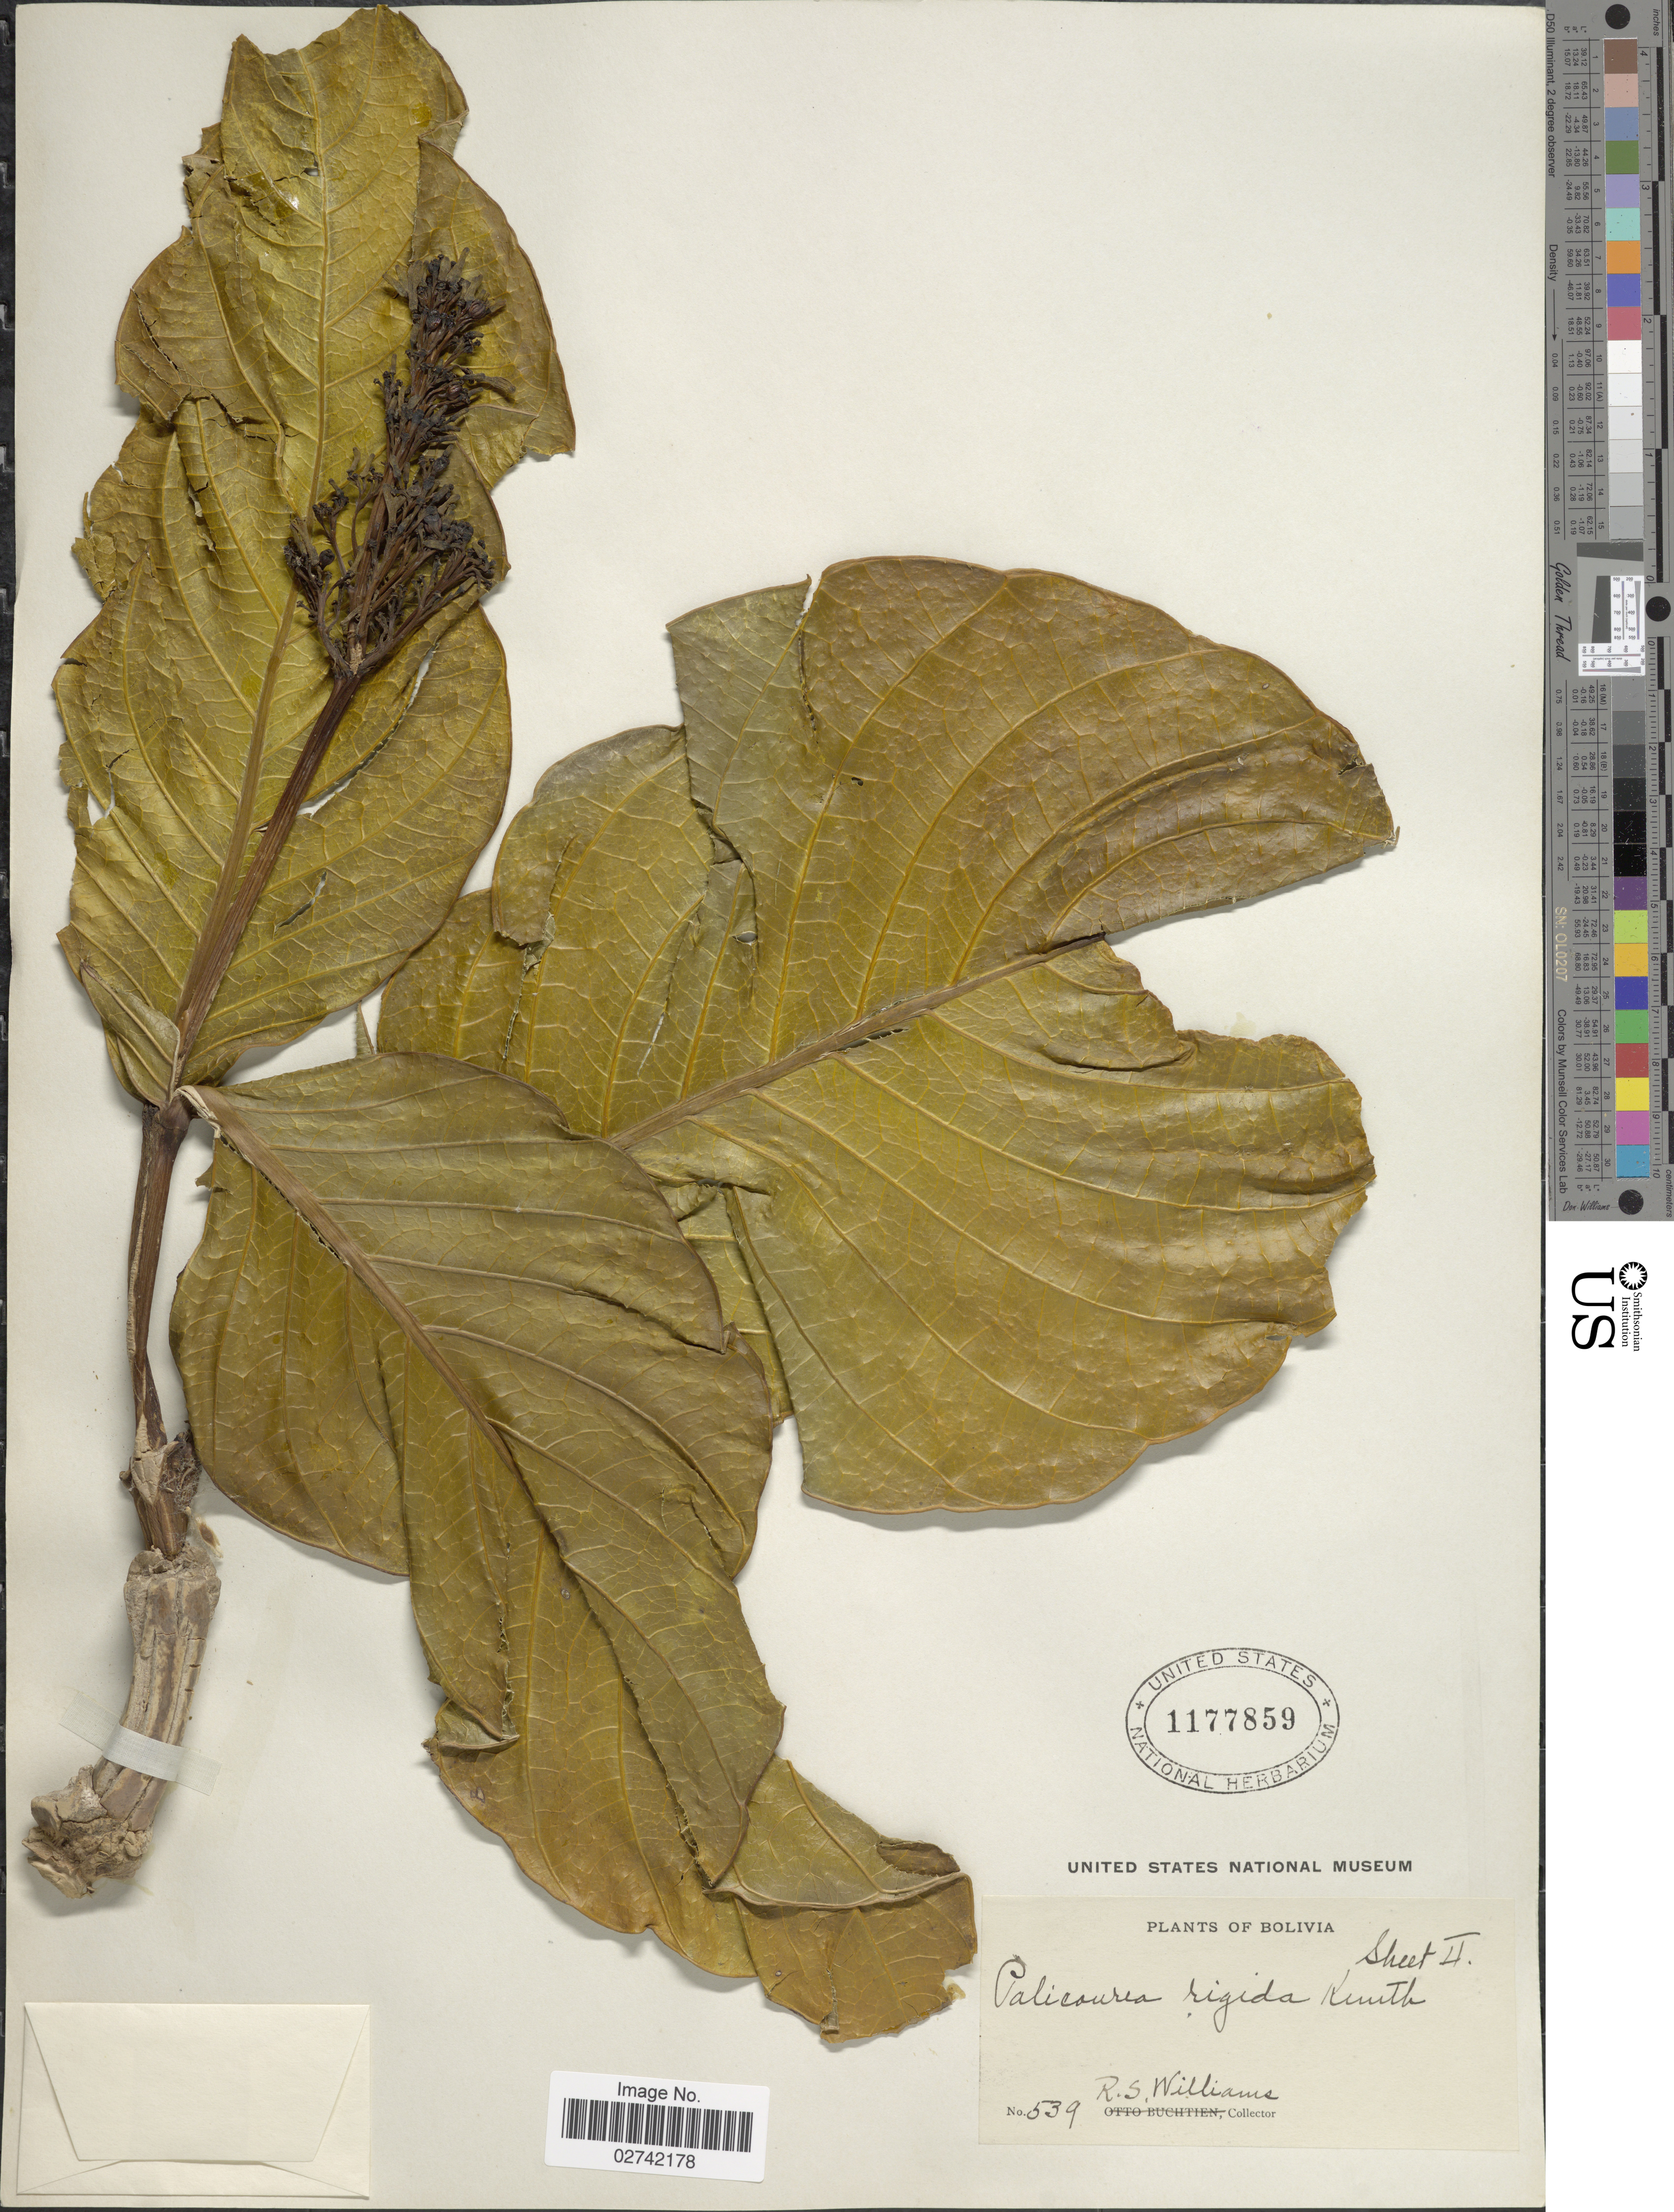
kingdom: Plantae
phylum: Tracheophyta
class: Magnoliopsida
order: Gentianales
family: Rubiaceae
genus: Palicourea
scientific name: Palicourea rigida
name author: Kunth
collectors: R. S. Williams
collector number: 539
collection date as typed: Dec. 7, 1901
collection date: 1901-12-07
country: Bolivia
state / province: La Paz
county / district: Iturralde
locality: Tumupasa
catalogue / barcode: US 1177859